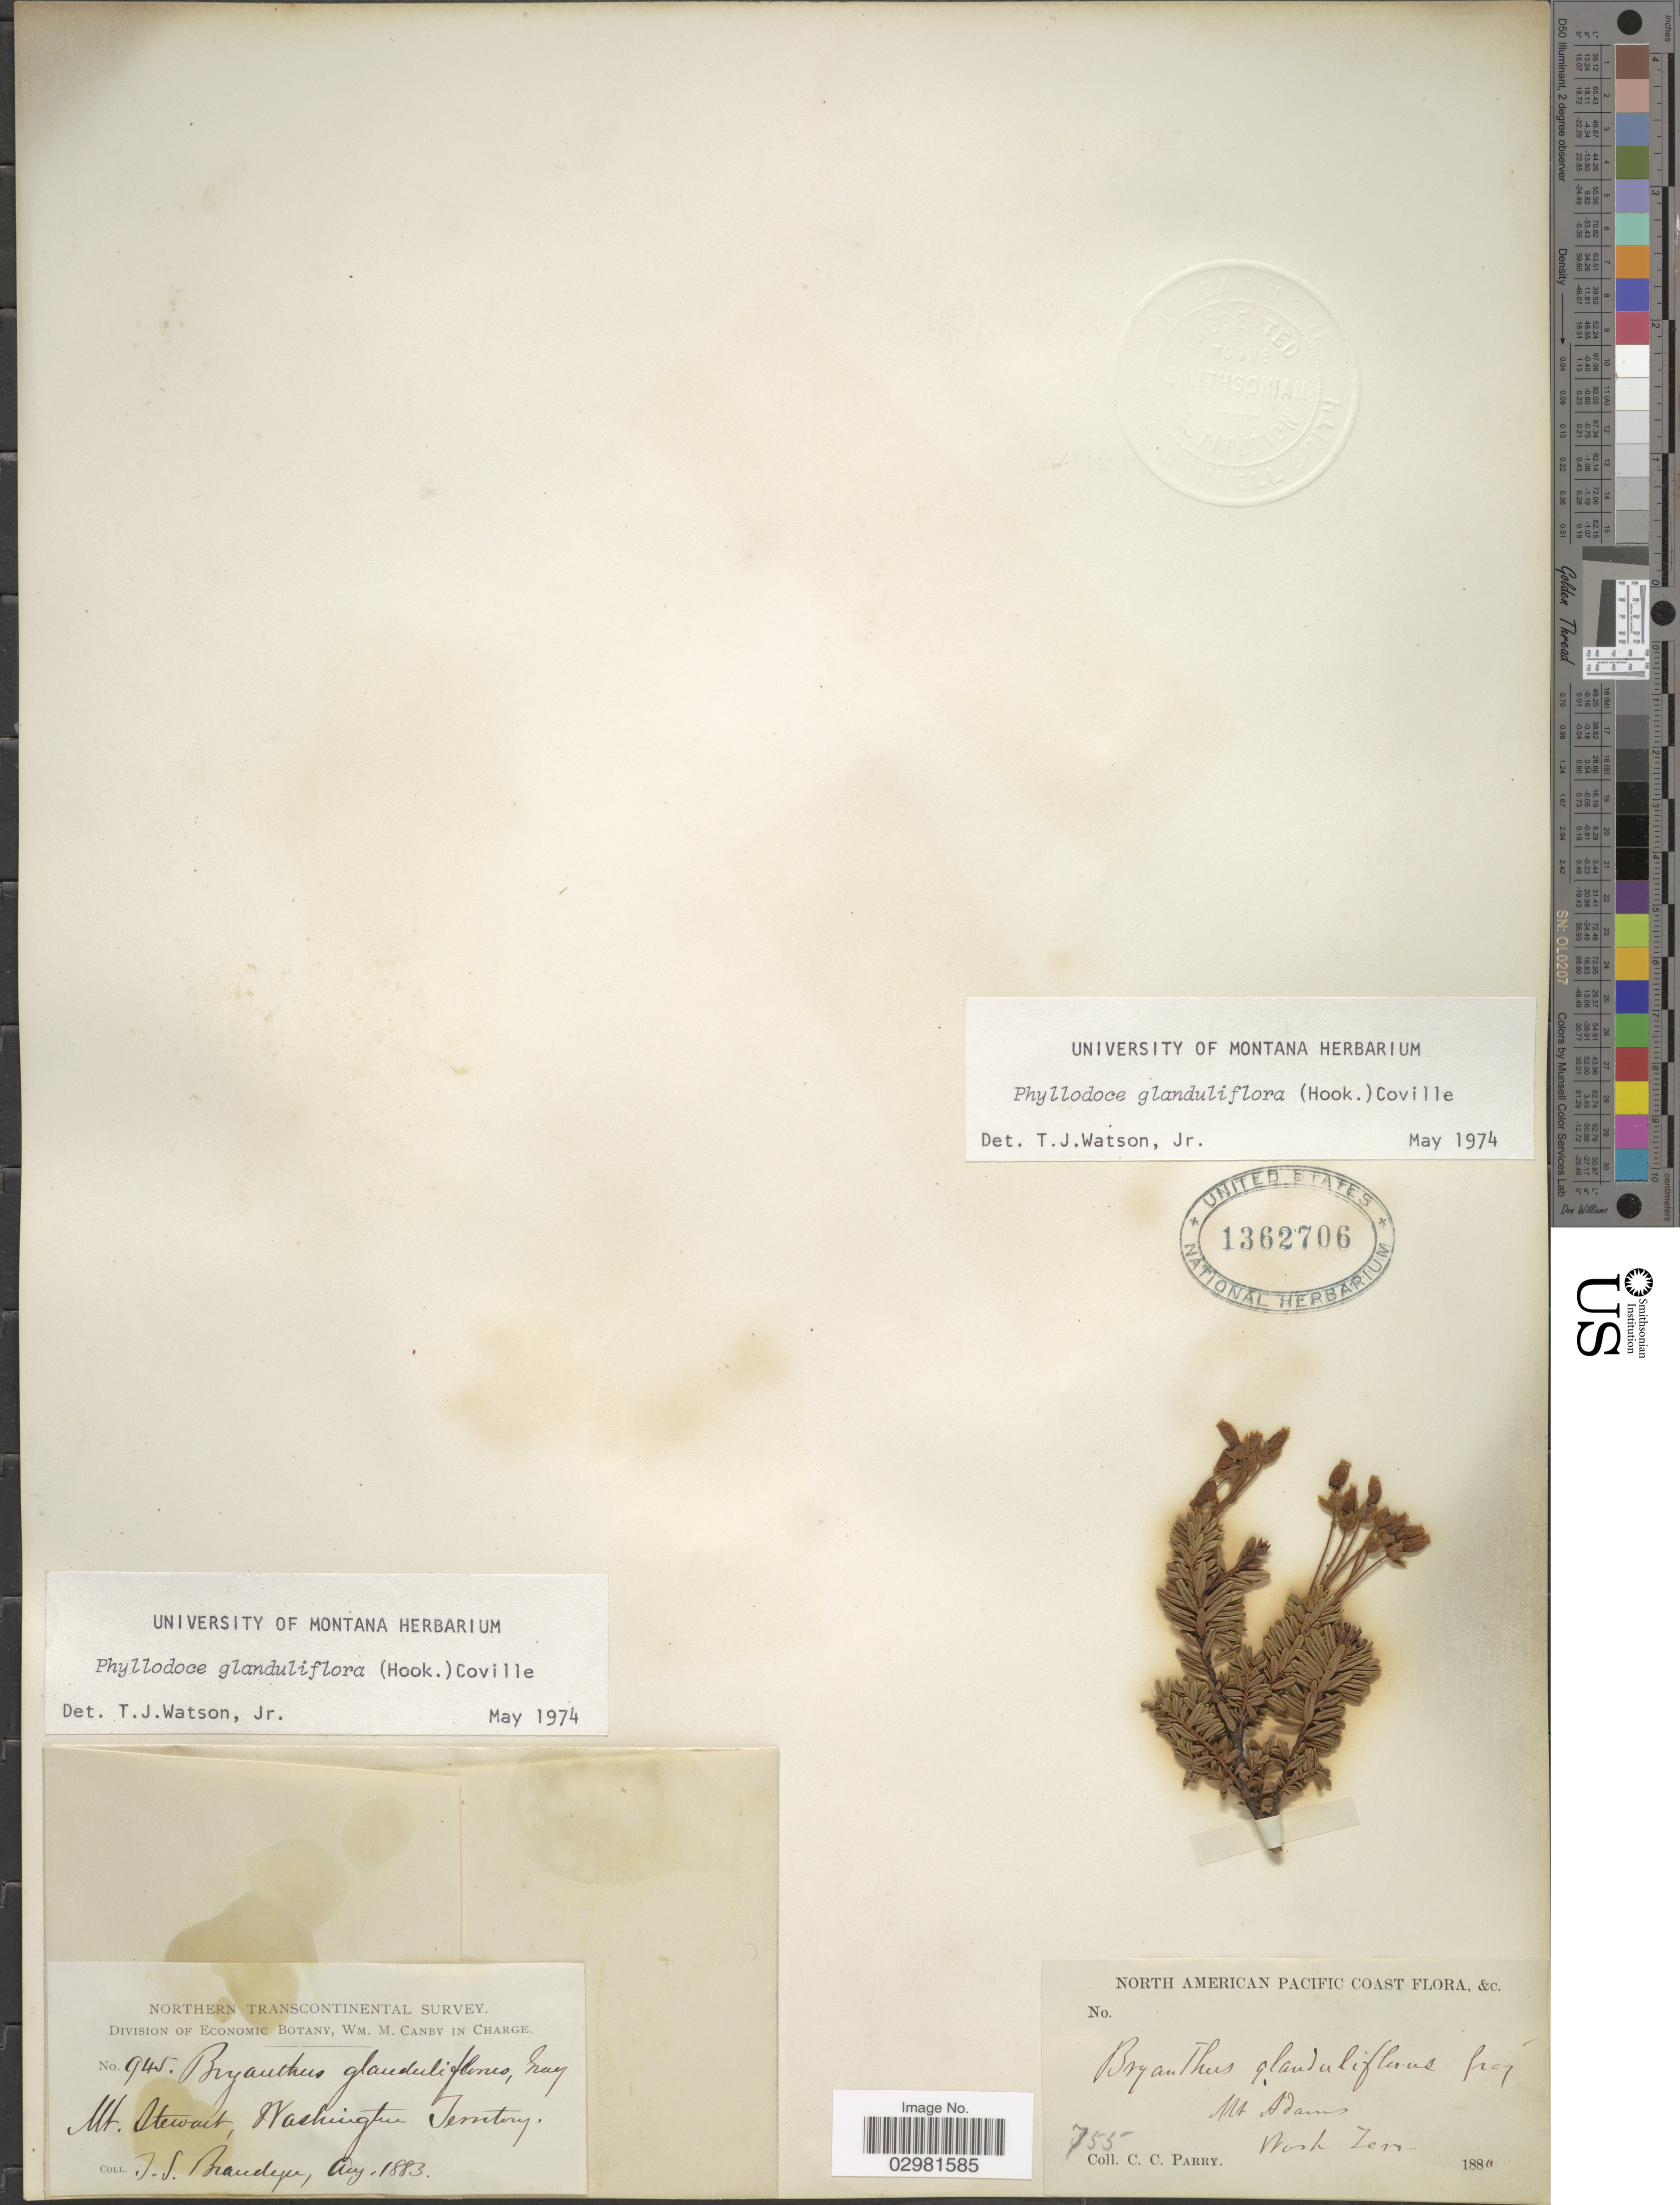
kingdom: Plantae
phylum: Tracheophyta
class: Magnoliopsida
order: Ericales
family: Ericaceae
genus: Phyllodoce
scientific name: Phyllodoce glanduliflora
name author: (Hook.) Coville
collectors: C. C. Parry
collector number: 755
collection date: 1880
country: United States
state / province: Washington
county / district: Yakima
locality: Mt. Adams, North America Pacific Coast, Wash. Terr.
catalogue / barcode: US 1362706-2